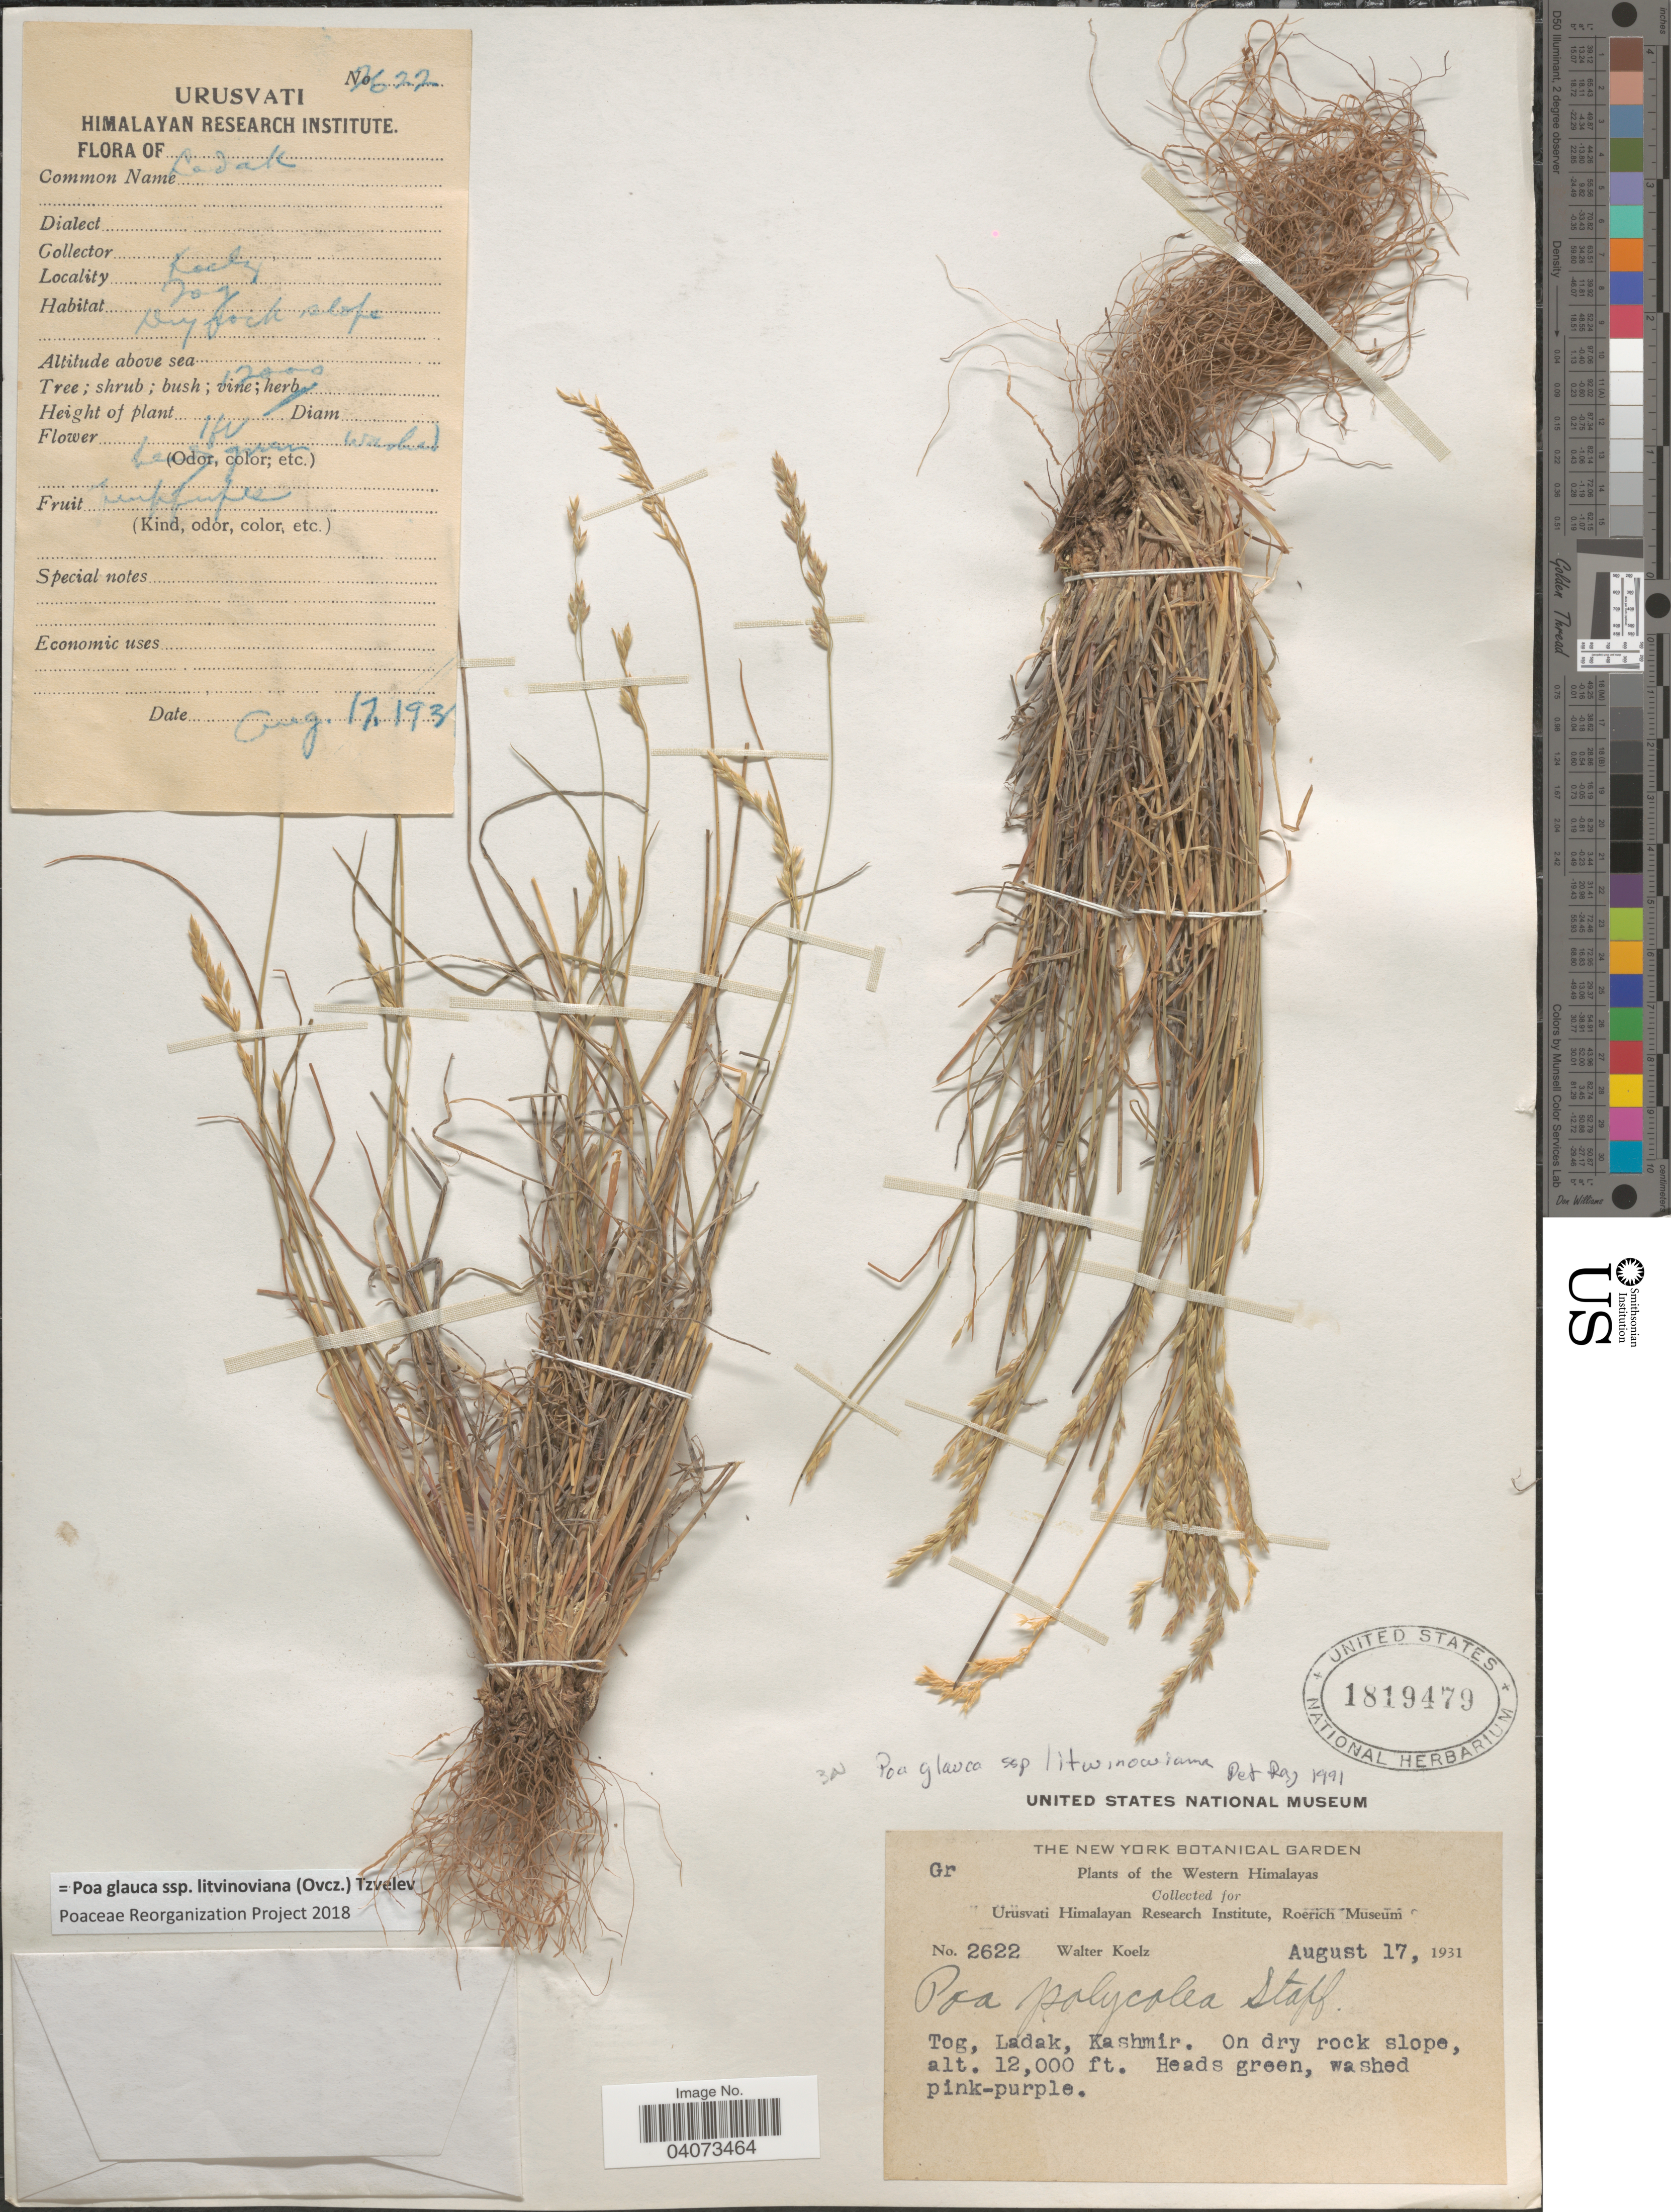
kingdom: Plantae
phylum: Tracheophyta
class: Liliopsida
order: Poales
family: Poaceae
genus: Poa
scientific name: Poa glauca subsp. litvinoviana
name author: (Ovcz.) Tzvelev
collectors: W. N. Koelz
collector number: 2622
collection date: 1931-08-17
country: India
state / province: Ladakh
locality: The Western Himalayas. Tog, Ladak, Kashmir.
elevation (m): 3658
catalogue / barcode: US 1819479